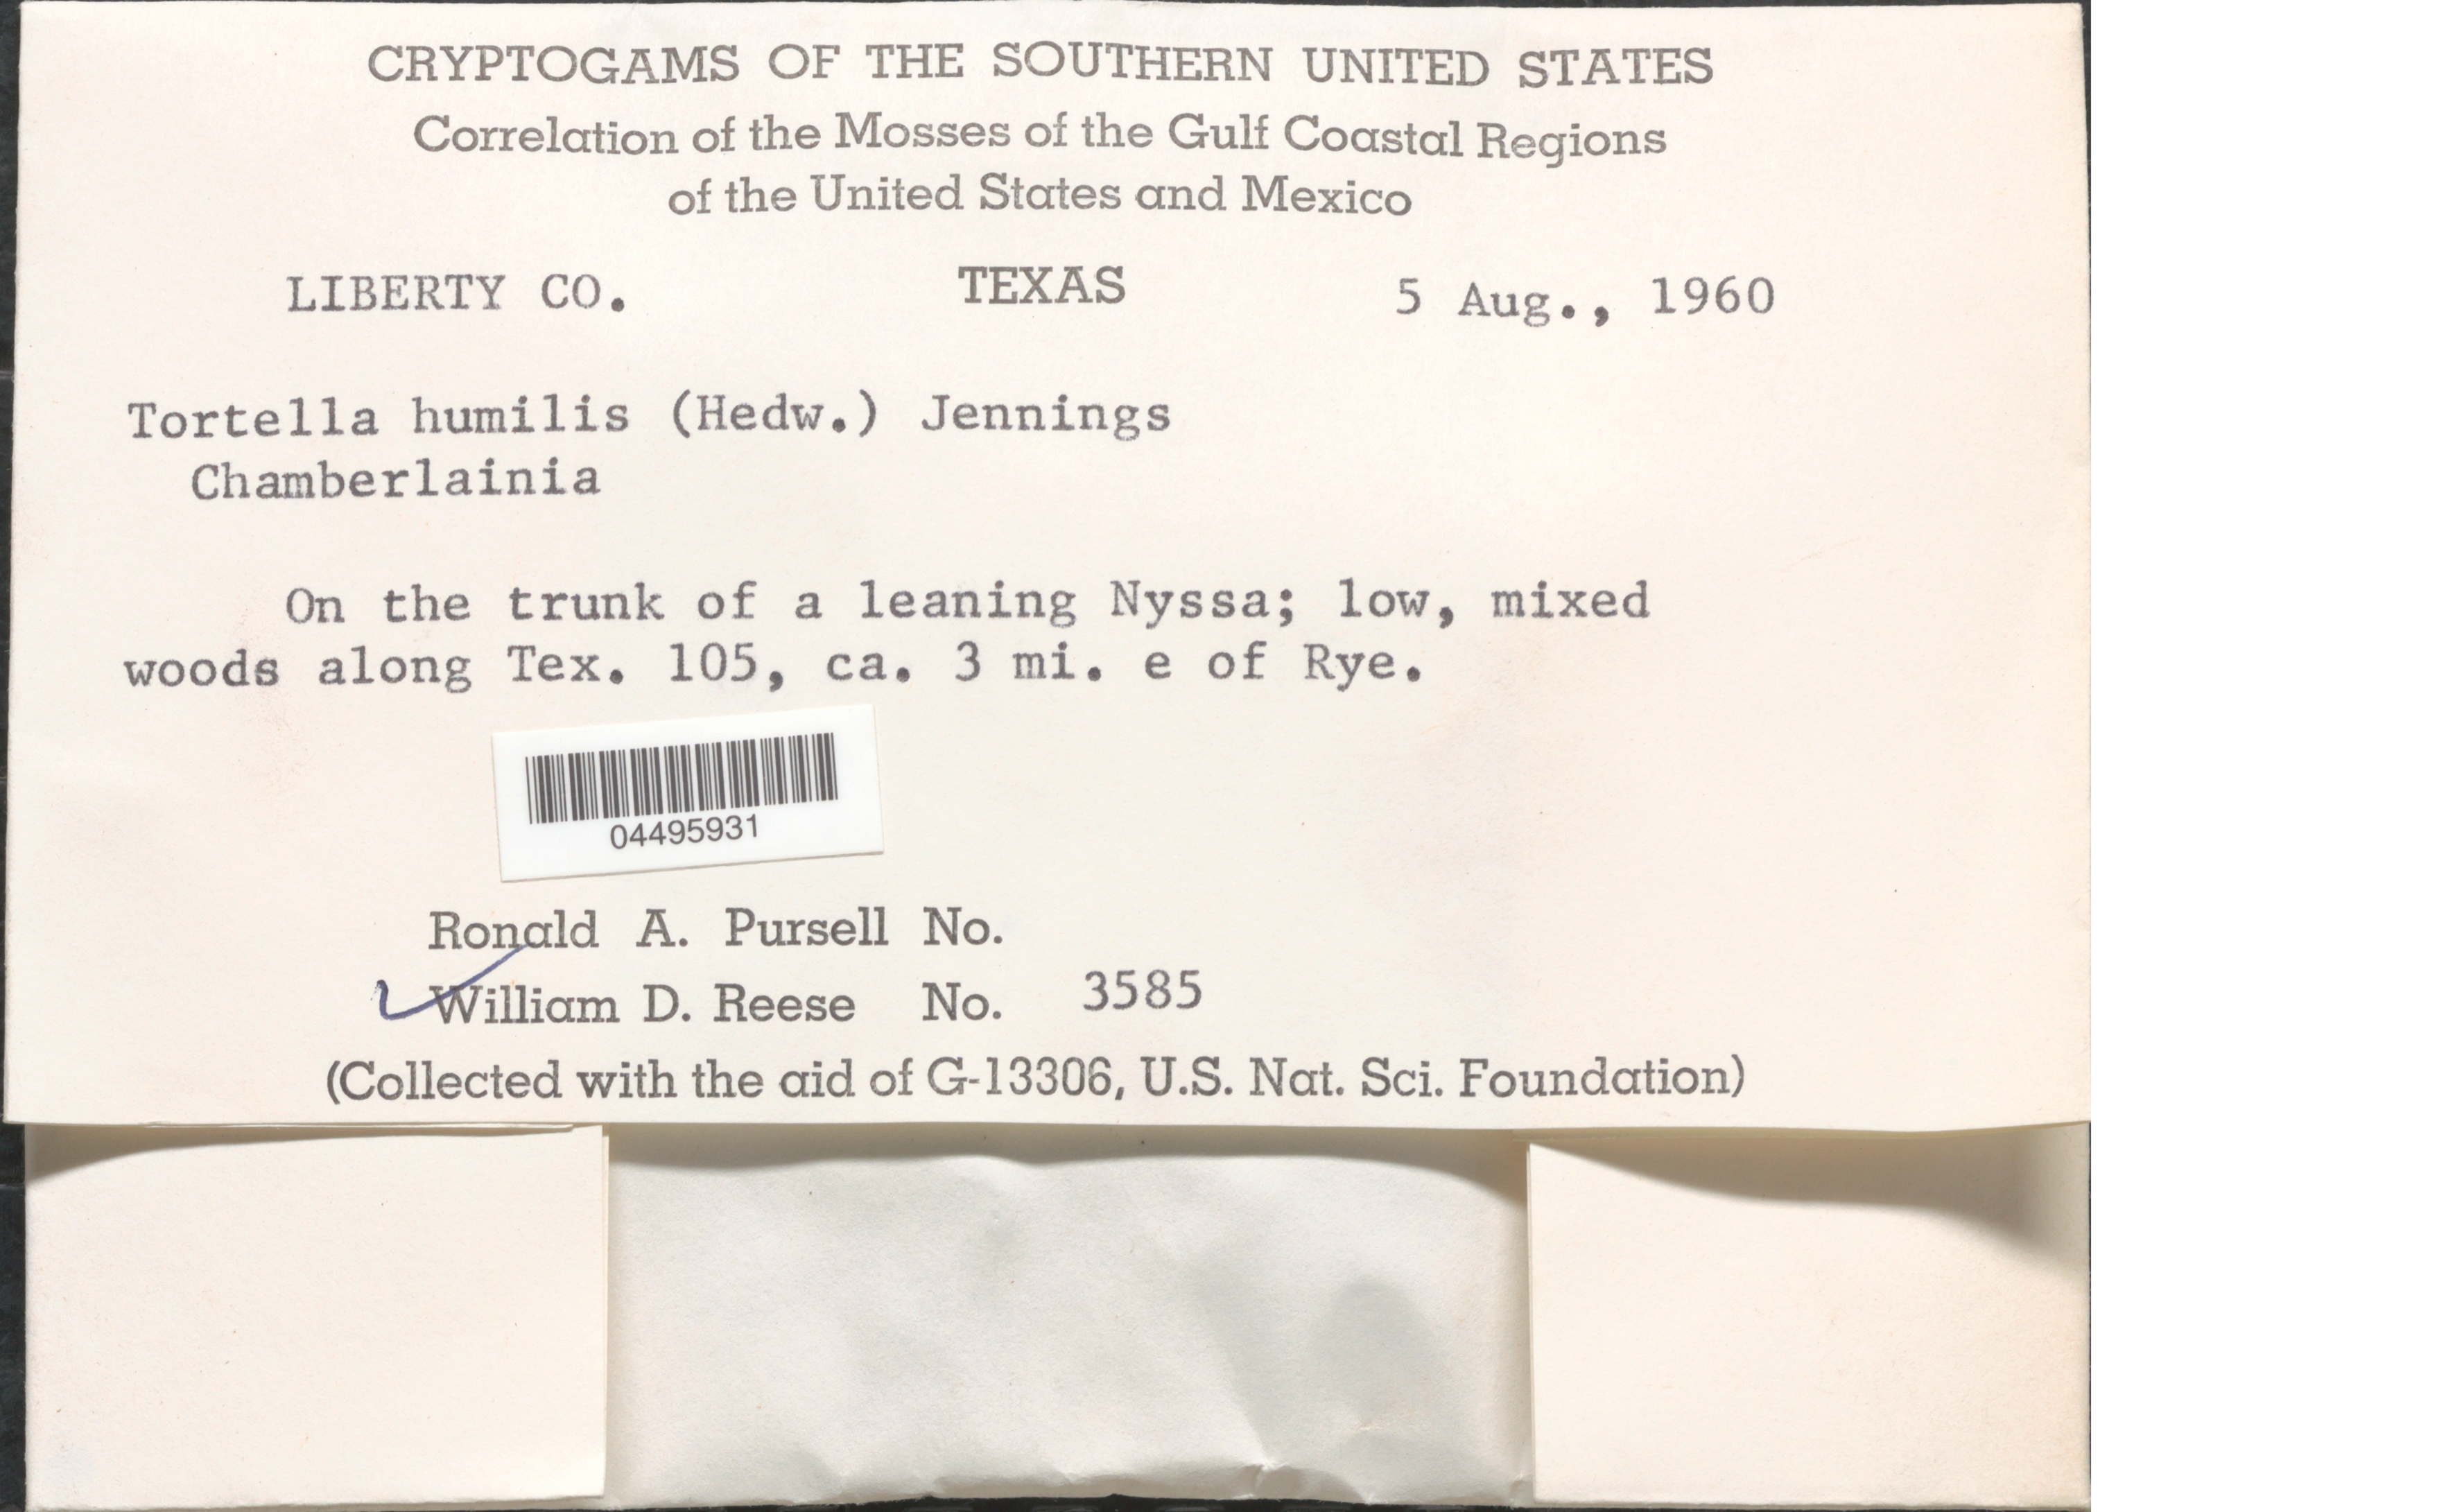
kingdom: Plantae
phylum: Bryophyta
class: Bryopsida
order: Pottiales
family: Pottiaceae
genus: Tortella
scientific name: Tortella humilis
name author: (Hedw.) Jenn.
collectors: W. Reese & R. A. Pursell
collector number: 3585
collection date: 1960-08-05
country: United States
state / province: Texas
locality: Southern United States. Liberty Co. On the trunk of a leaning Nyssa; low, mixed woods along Tex. 105, ca. 3 mi. e of Rye.